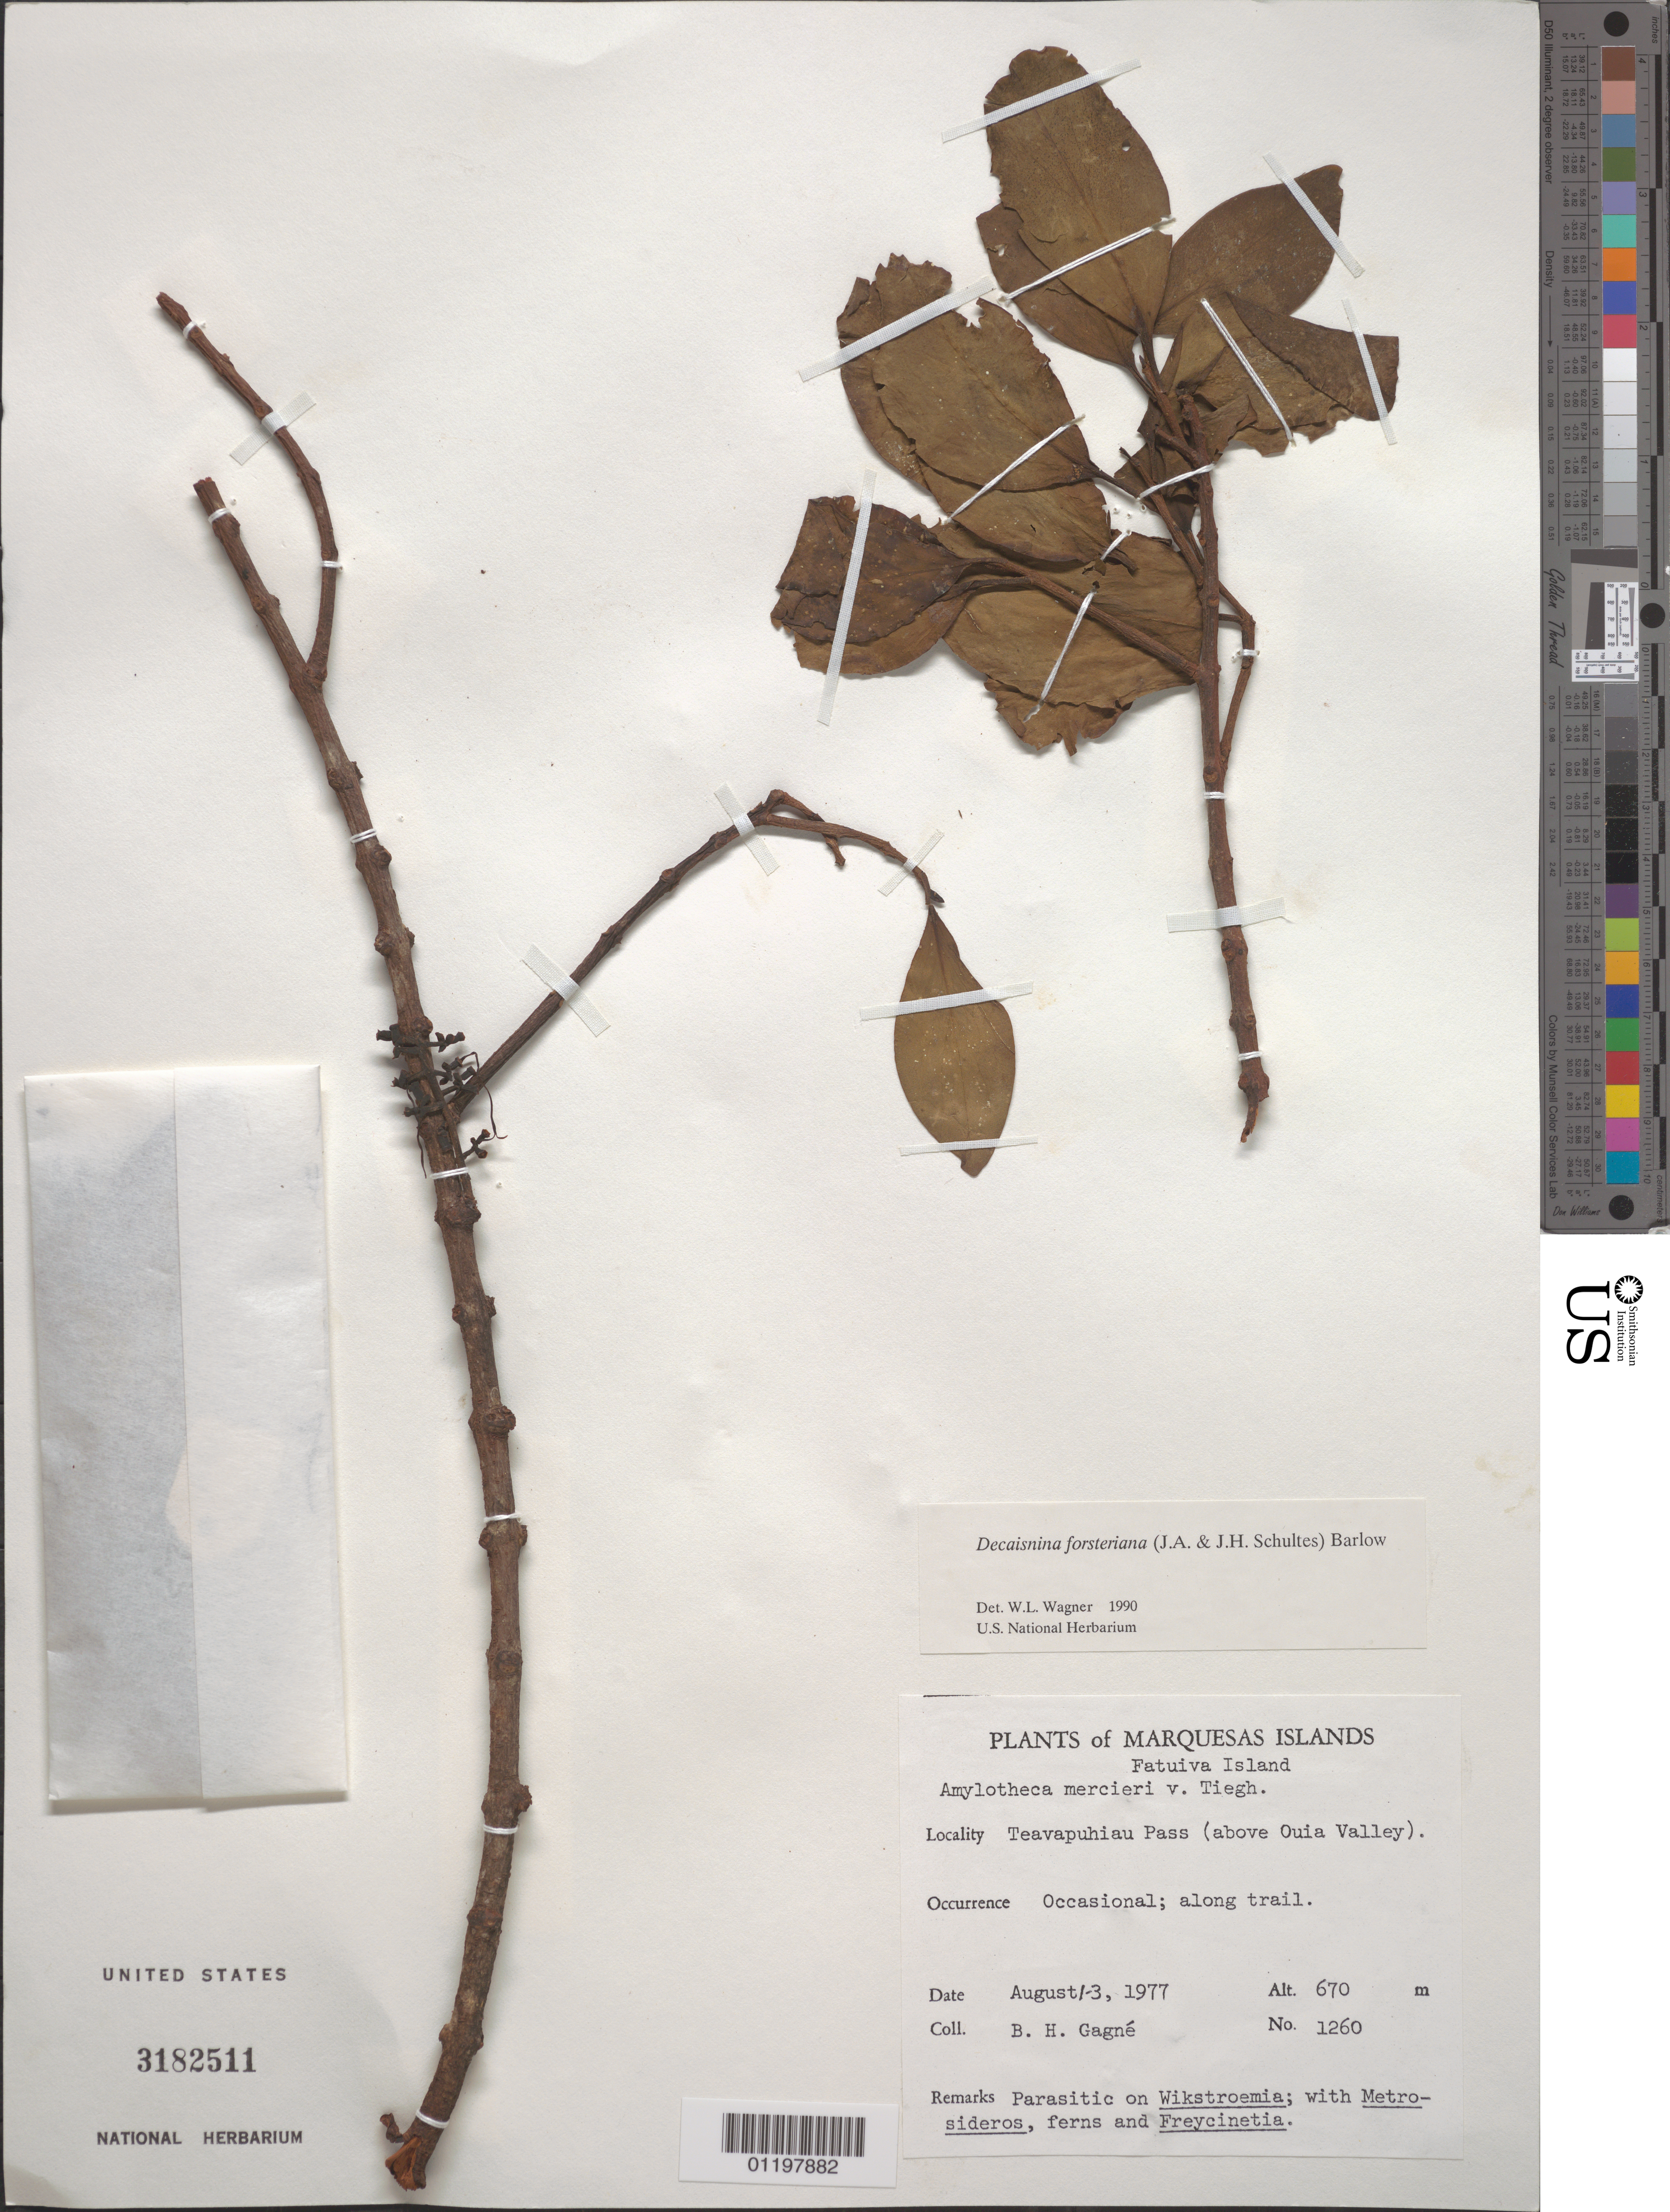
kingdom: Plantae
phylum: Tracheophyta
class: Magnoliopsida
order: Santalales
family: Loranthaceae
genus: Decaisnina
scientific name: Decaisnina forsteriana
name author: (Schult. & Schult. f.) Barlow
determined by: Wagner, W. L., (BOT), Smithsonian Institution - National Museum of Natural History (UNITED STATES)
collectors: B. H. Gagné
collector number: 1260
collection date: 1977-08-01/1977-08-03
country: French Polynesia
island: Fatu Hiva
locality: Teavapuhiau Pass (above Ouia Valley)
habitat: Parasitic on Wikstroemia. Along trail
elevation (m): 670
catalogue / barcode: US 3182511